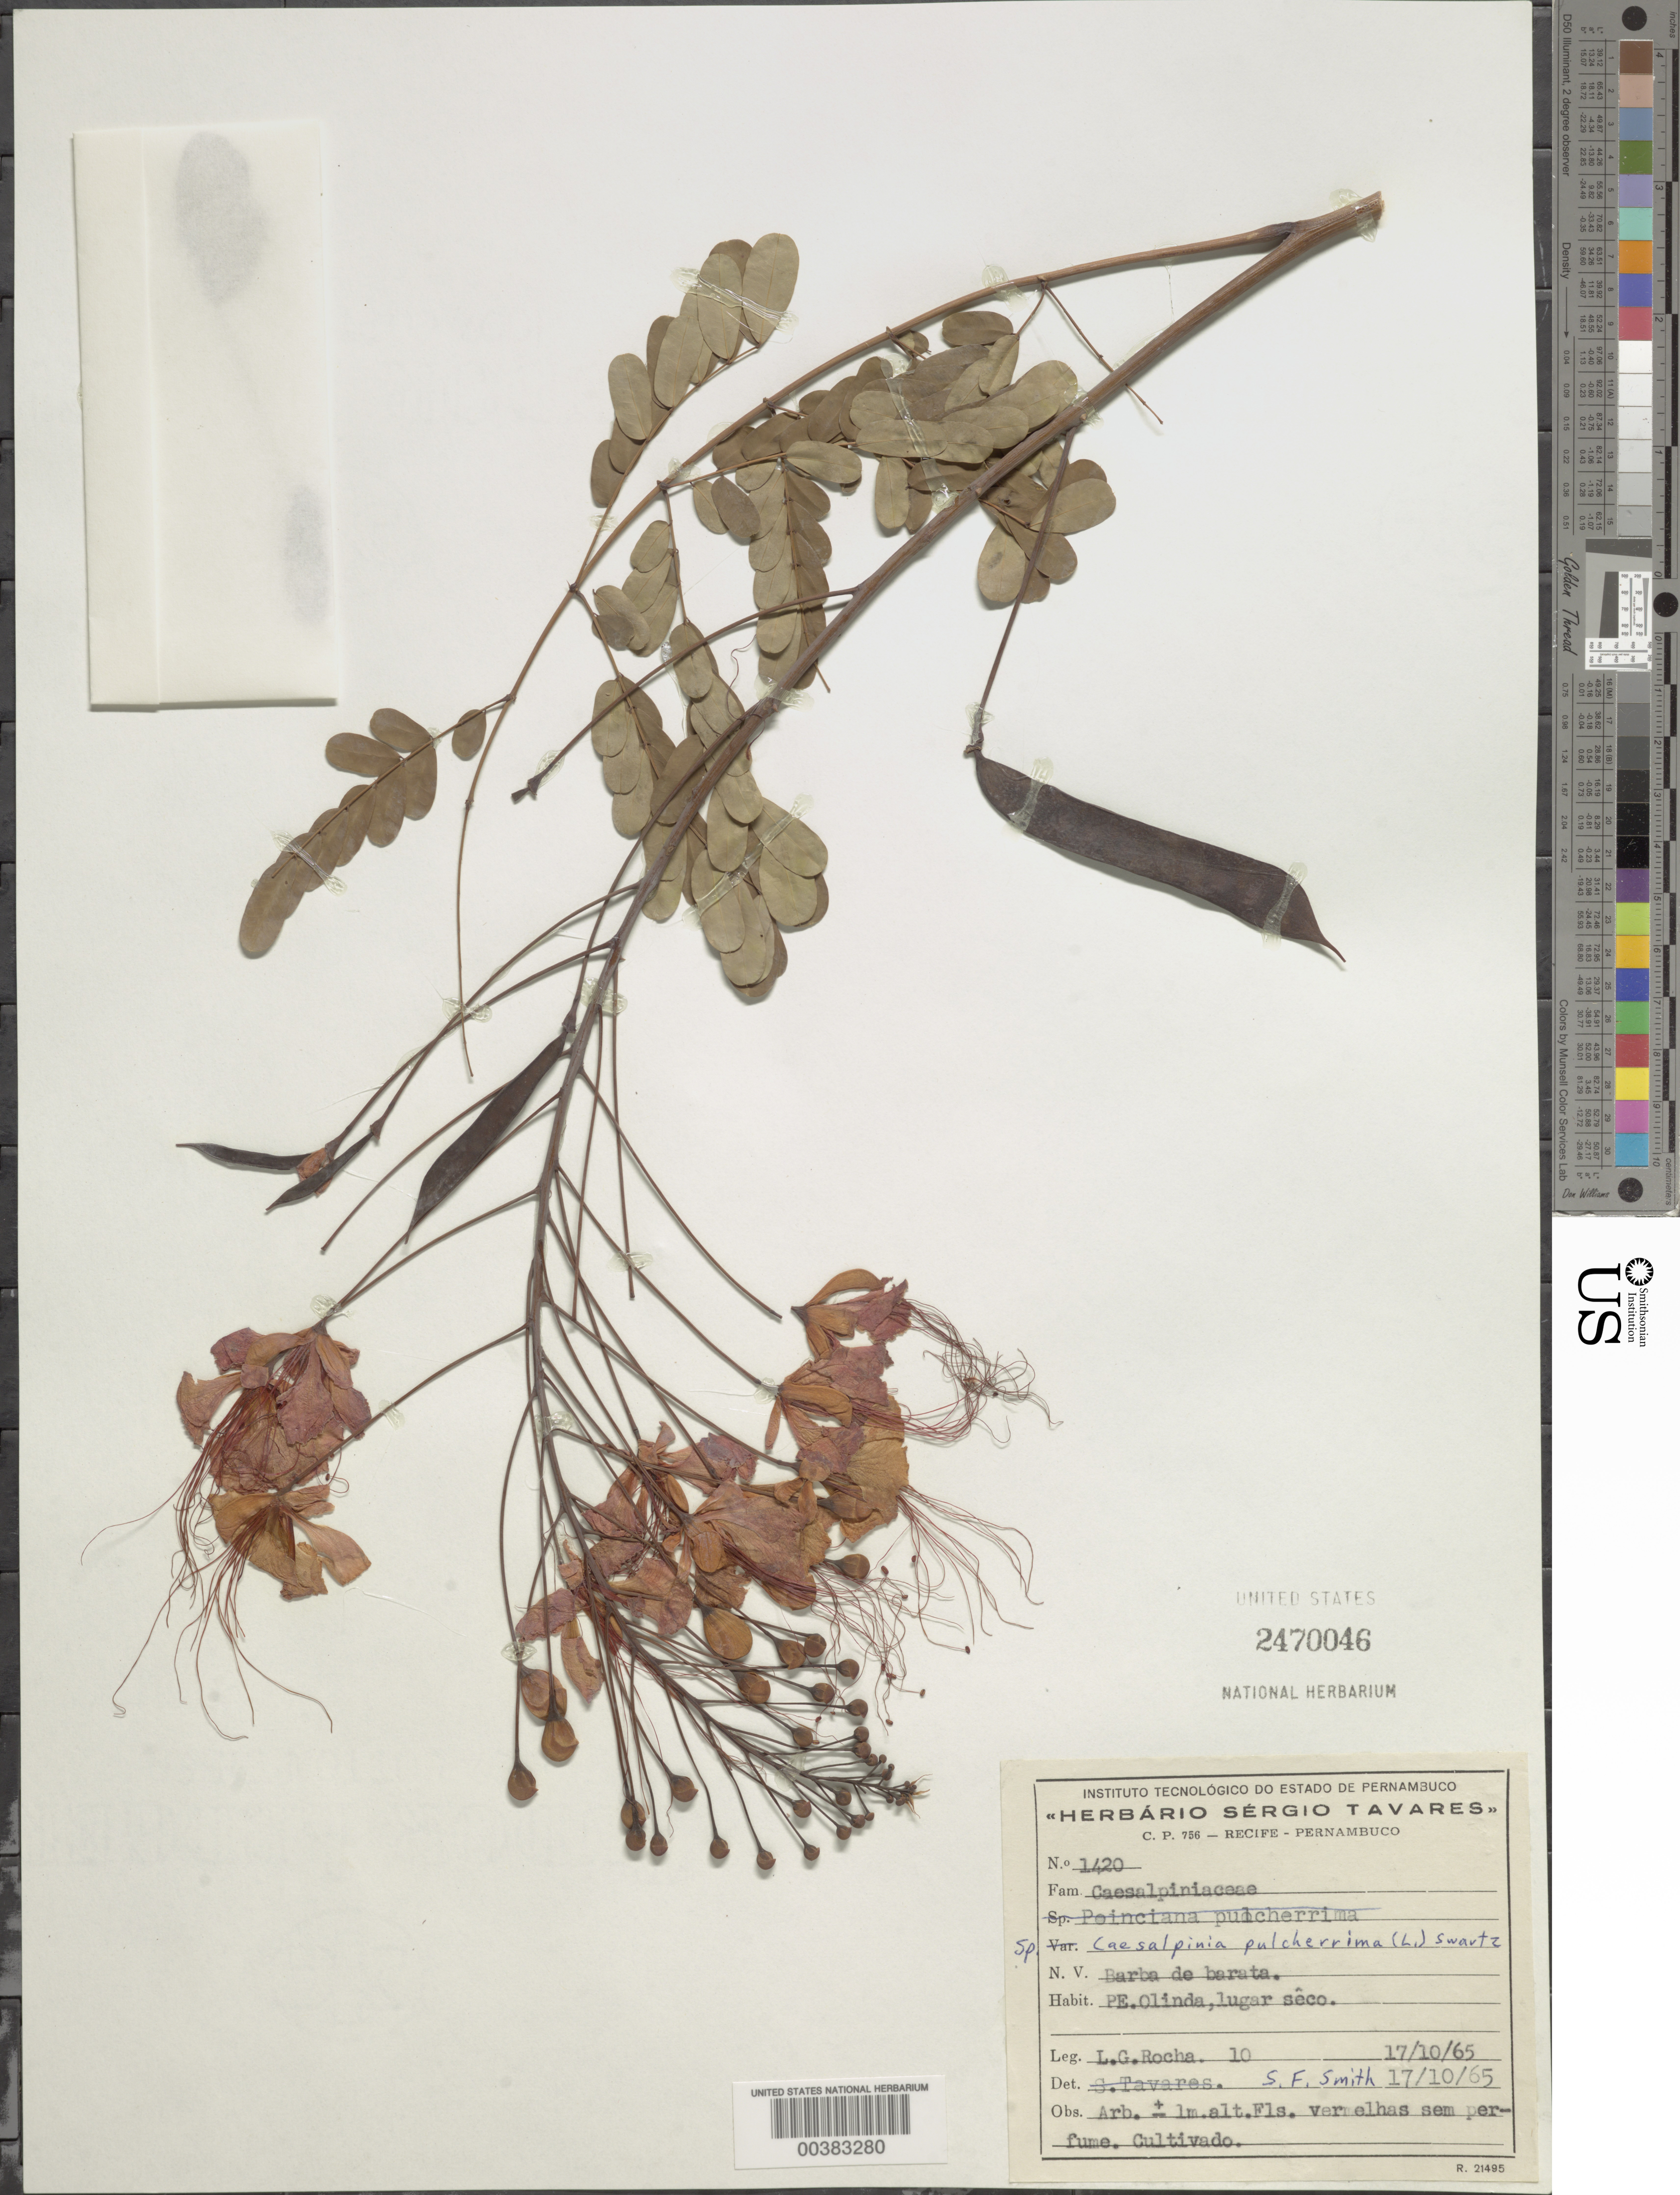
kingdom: Plantae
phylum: Tracheophyta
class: Magnoliopsida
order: Fabales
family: Fabaceae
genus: Caesalpinia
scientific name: Caesalpinia pulcherrima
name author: (L.) Sw.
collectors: W. Weingart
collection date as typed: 09 Apr 1914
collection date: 1914-04-09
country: Germany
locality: Gorgenthal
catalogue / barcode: US 2470046